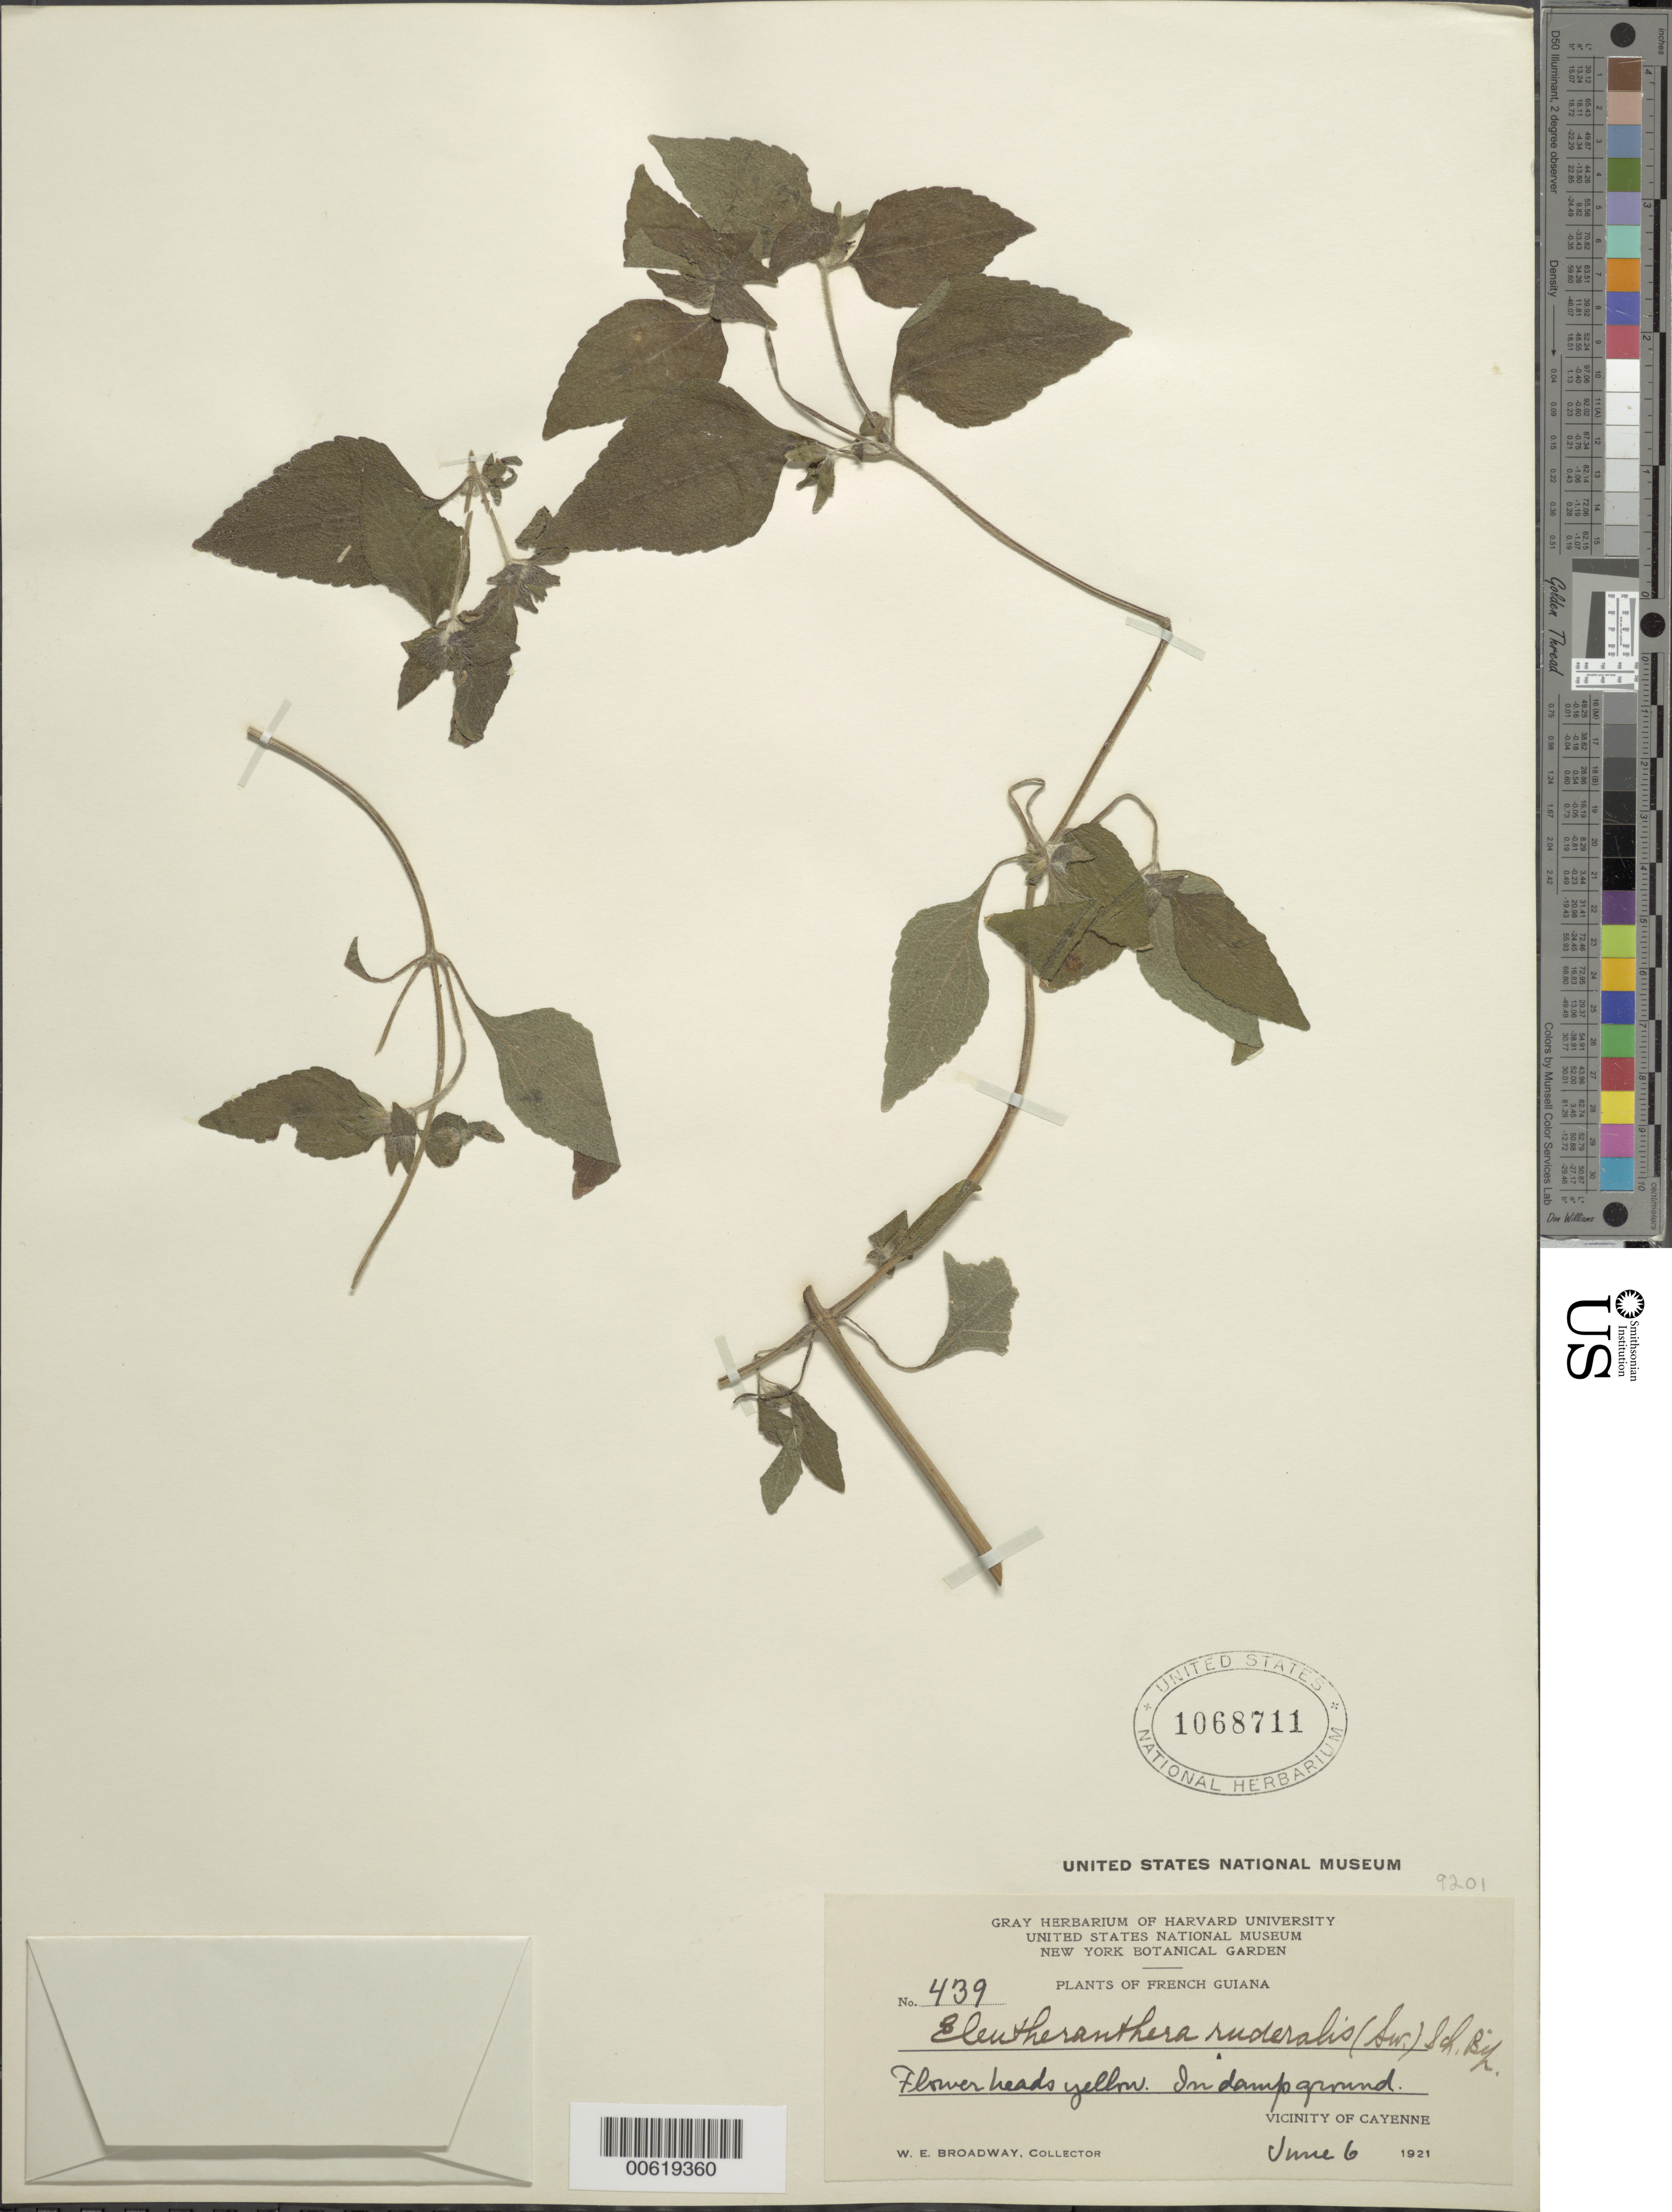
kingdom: Plantae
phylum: Tracheophyta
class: Magnoliopsida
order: Asterales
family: Asteraceae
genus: Eleutheranthera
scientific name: Eleutheranthera ruderalis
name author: (Sw.) Sch. Bip.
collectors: W. E. Broadway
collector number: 439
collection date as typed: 6-Jun-21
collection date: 1921-06-06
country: French Guiana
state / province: Cayenne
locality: Cayenne, vic.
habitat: Damp ground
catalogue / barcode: US 1068711